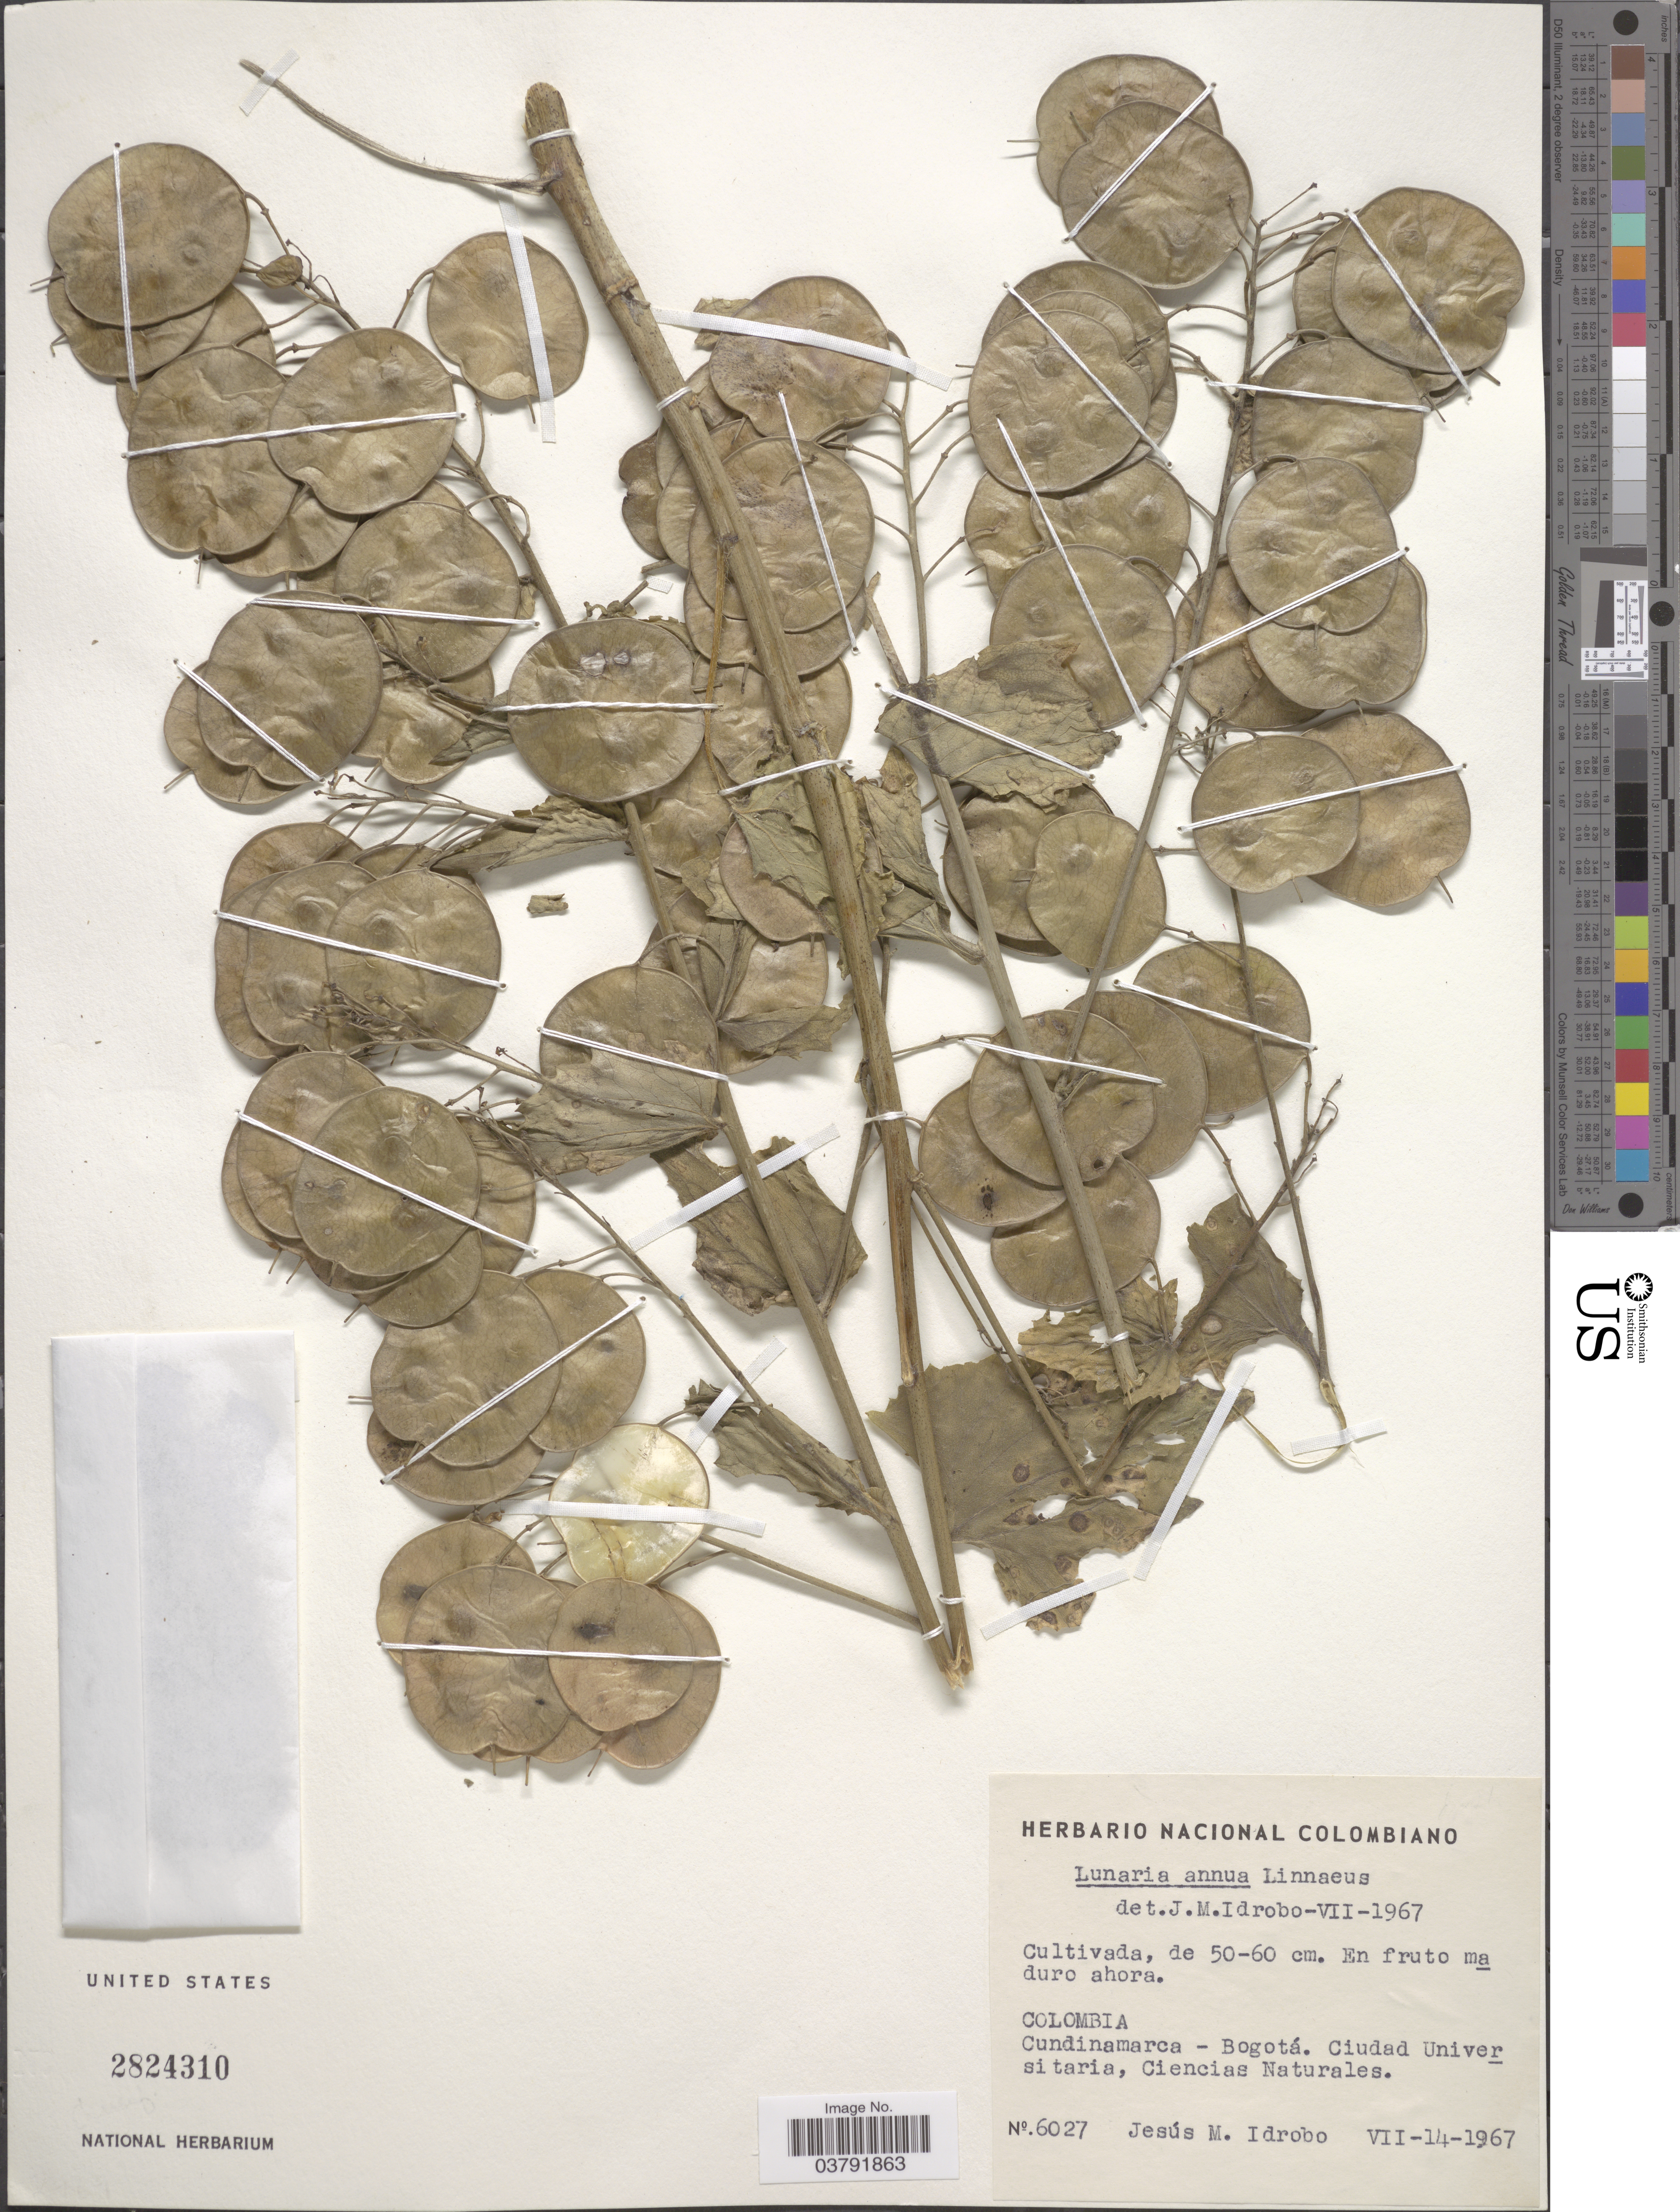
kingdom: Plantae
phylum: Tracheophyta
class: Magnoliopsida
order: Brassicales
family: Brassicaceae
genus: Lunaria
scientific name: Lunaria annua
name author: L.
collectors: J. M. Idrobo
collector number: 6027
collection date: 1967-07-14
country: Colombia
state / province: Cundinamarca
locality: Bogotá. Ciudad Universitaria, Ciencias Naturales.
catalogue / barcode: US 2824310